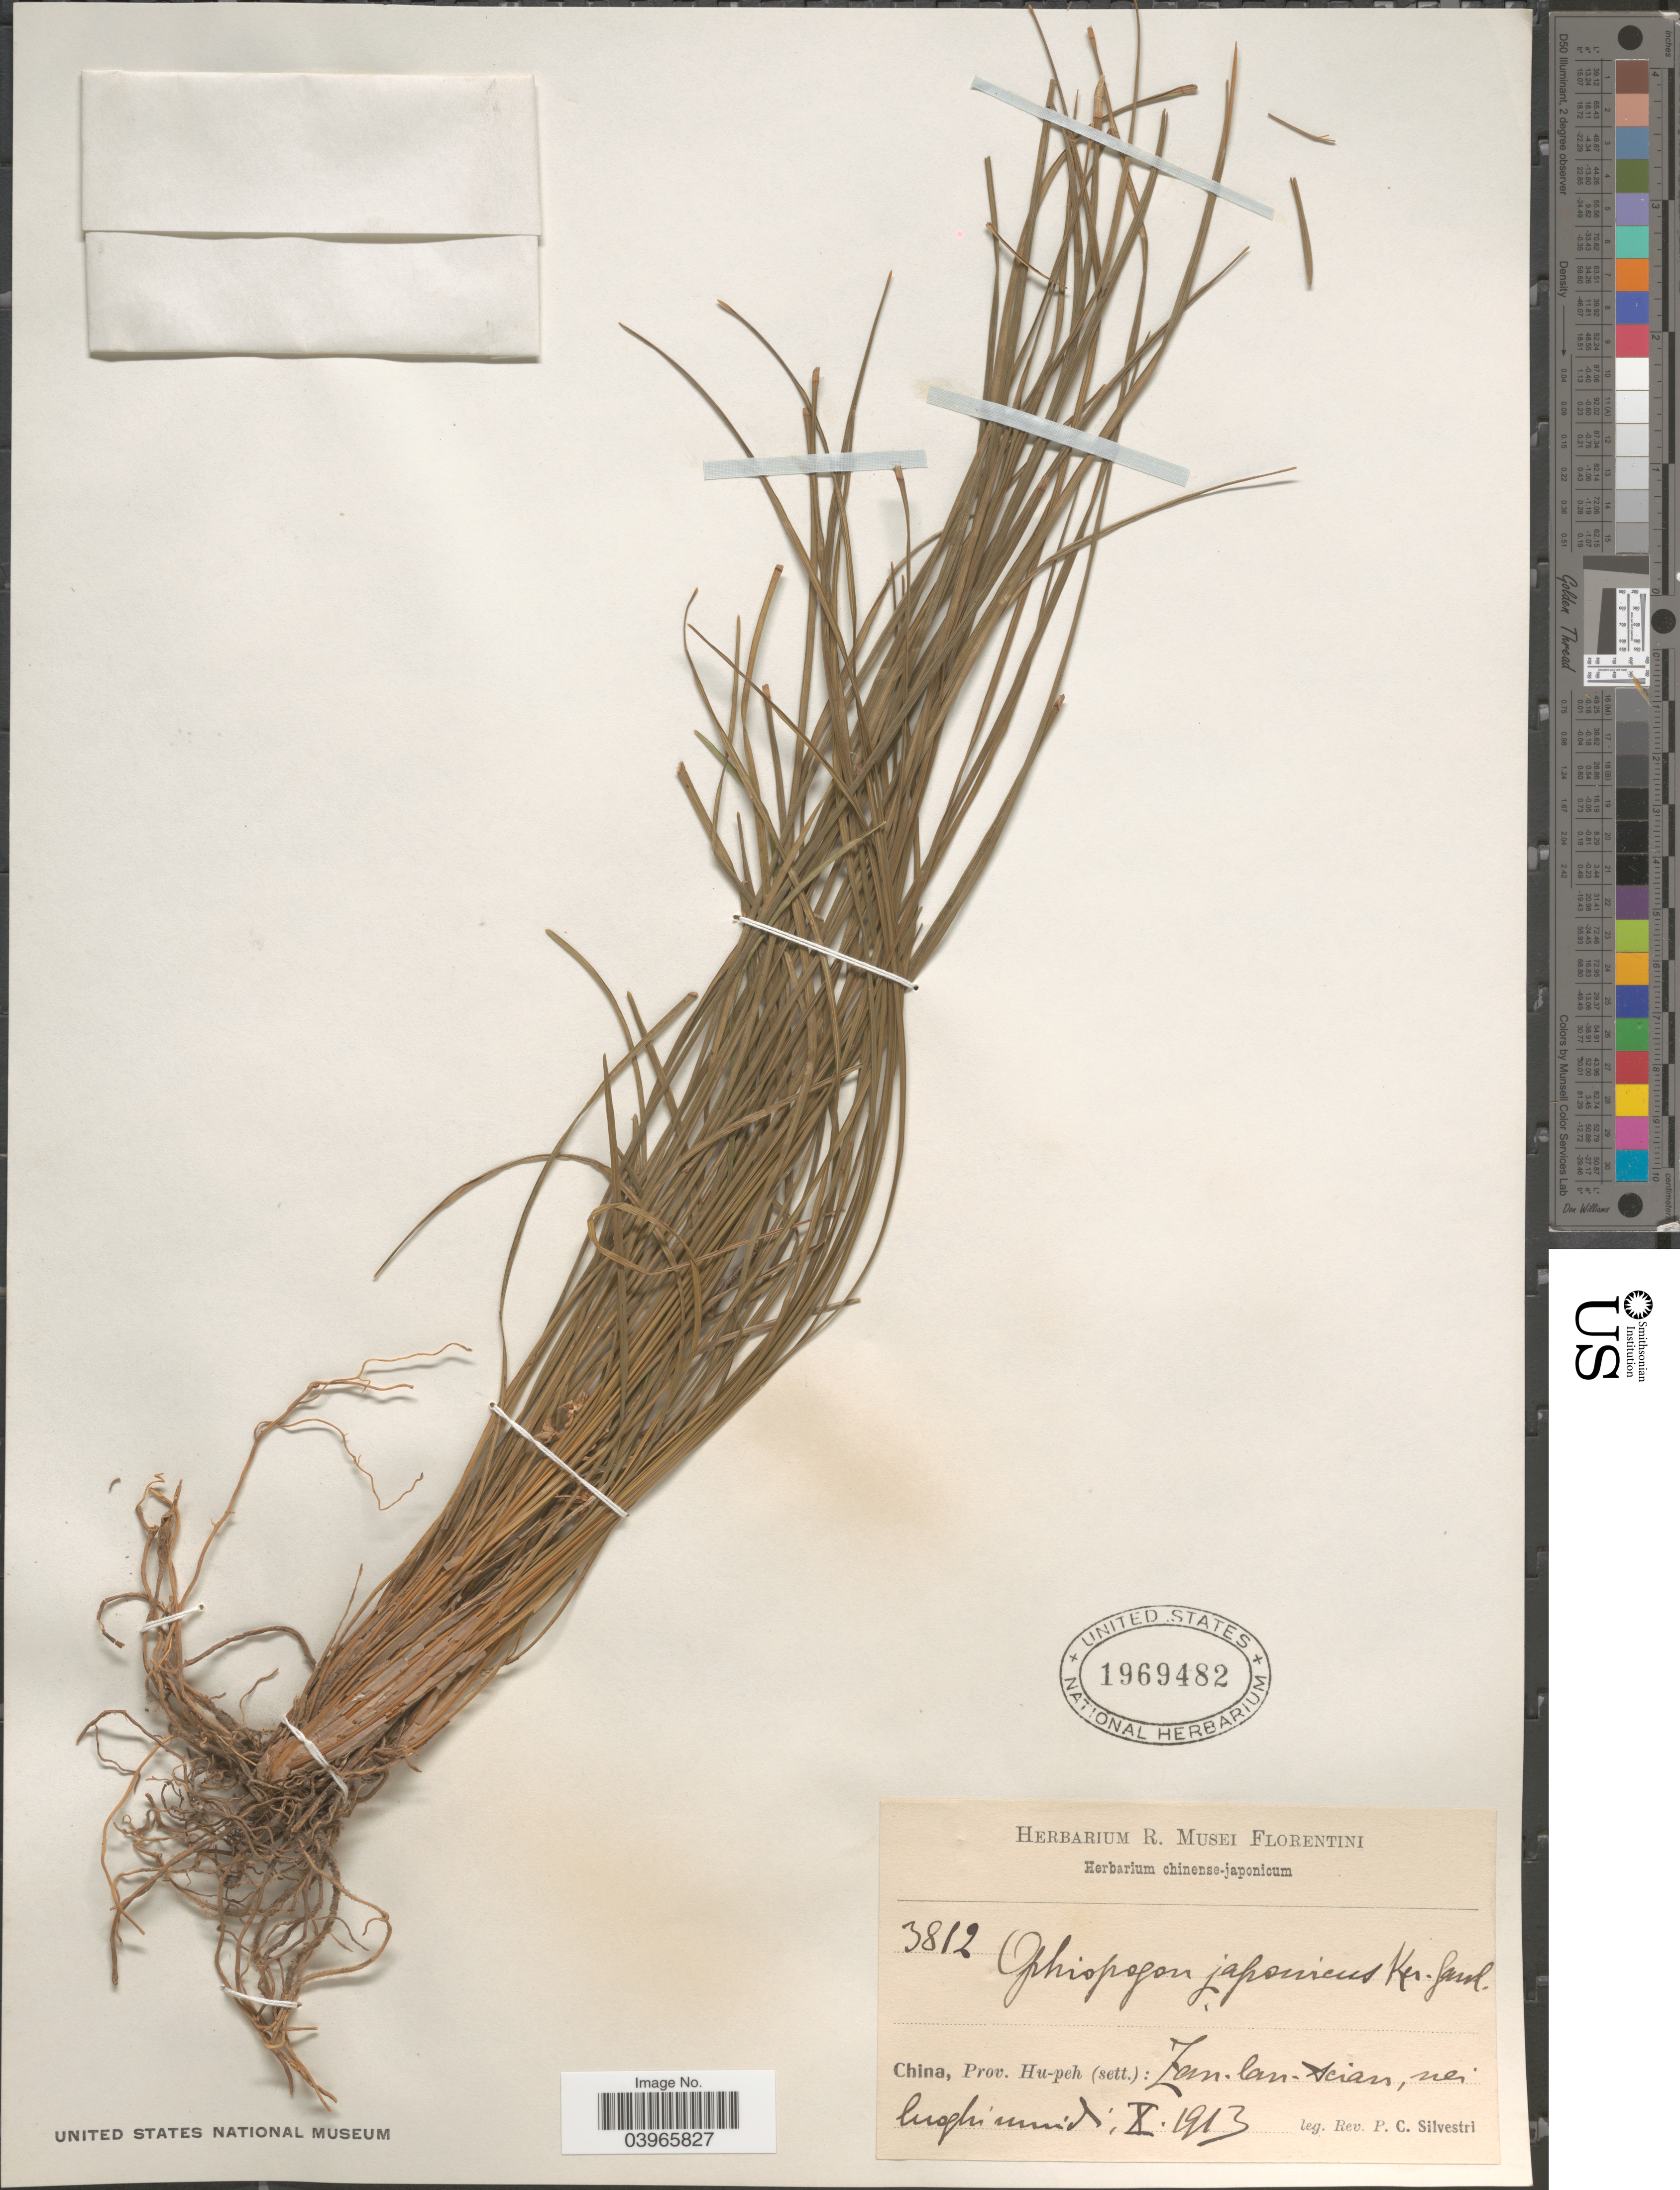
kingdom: Plantae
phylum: Tracheophyta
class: Liliopsida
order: Asparagales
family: Asparagaceae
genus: Ophiopogon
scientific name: Ophiopogon japonicus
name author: (L. f.) Ker Gawl.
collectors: P. Silvestri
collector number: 3812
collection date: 1913-10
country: China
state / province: Hubei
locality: Prov. Hu-peh (sett.): Zan-lan-tcian, bei lunghi merid. [interpreted]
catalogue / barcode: US 1969482